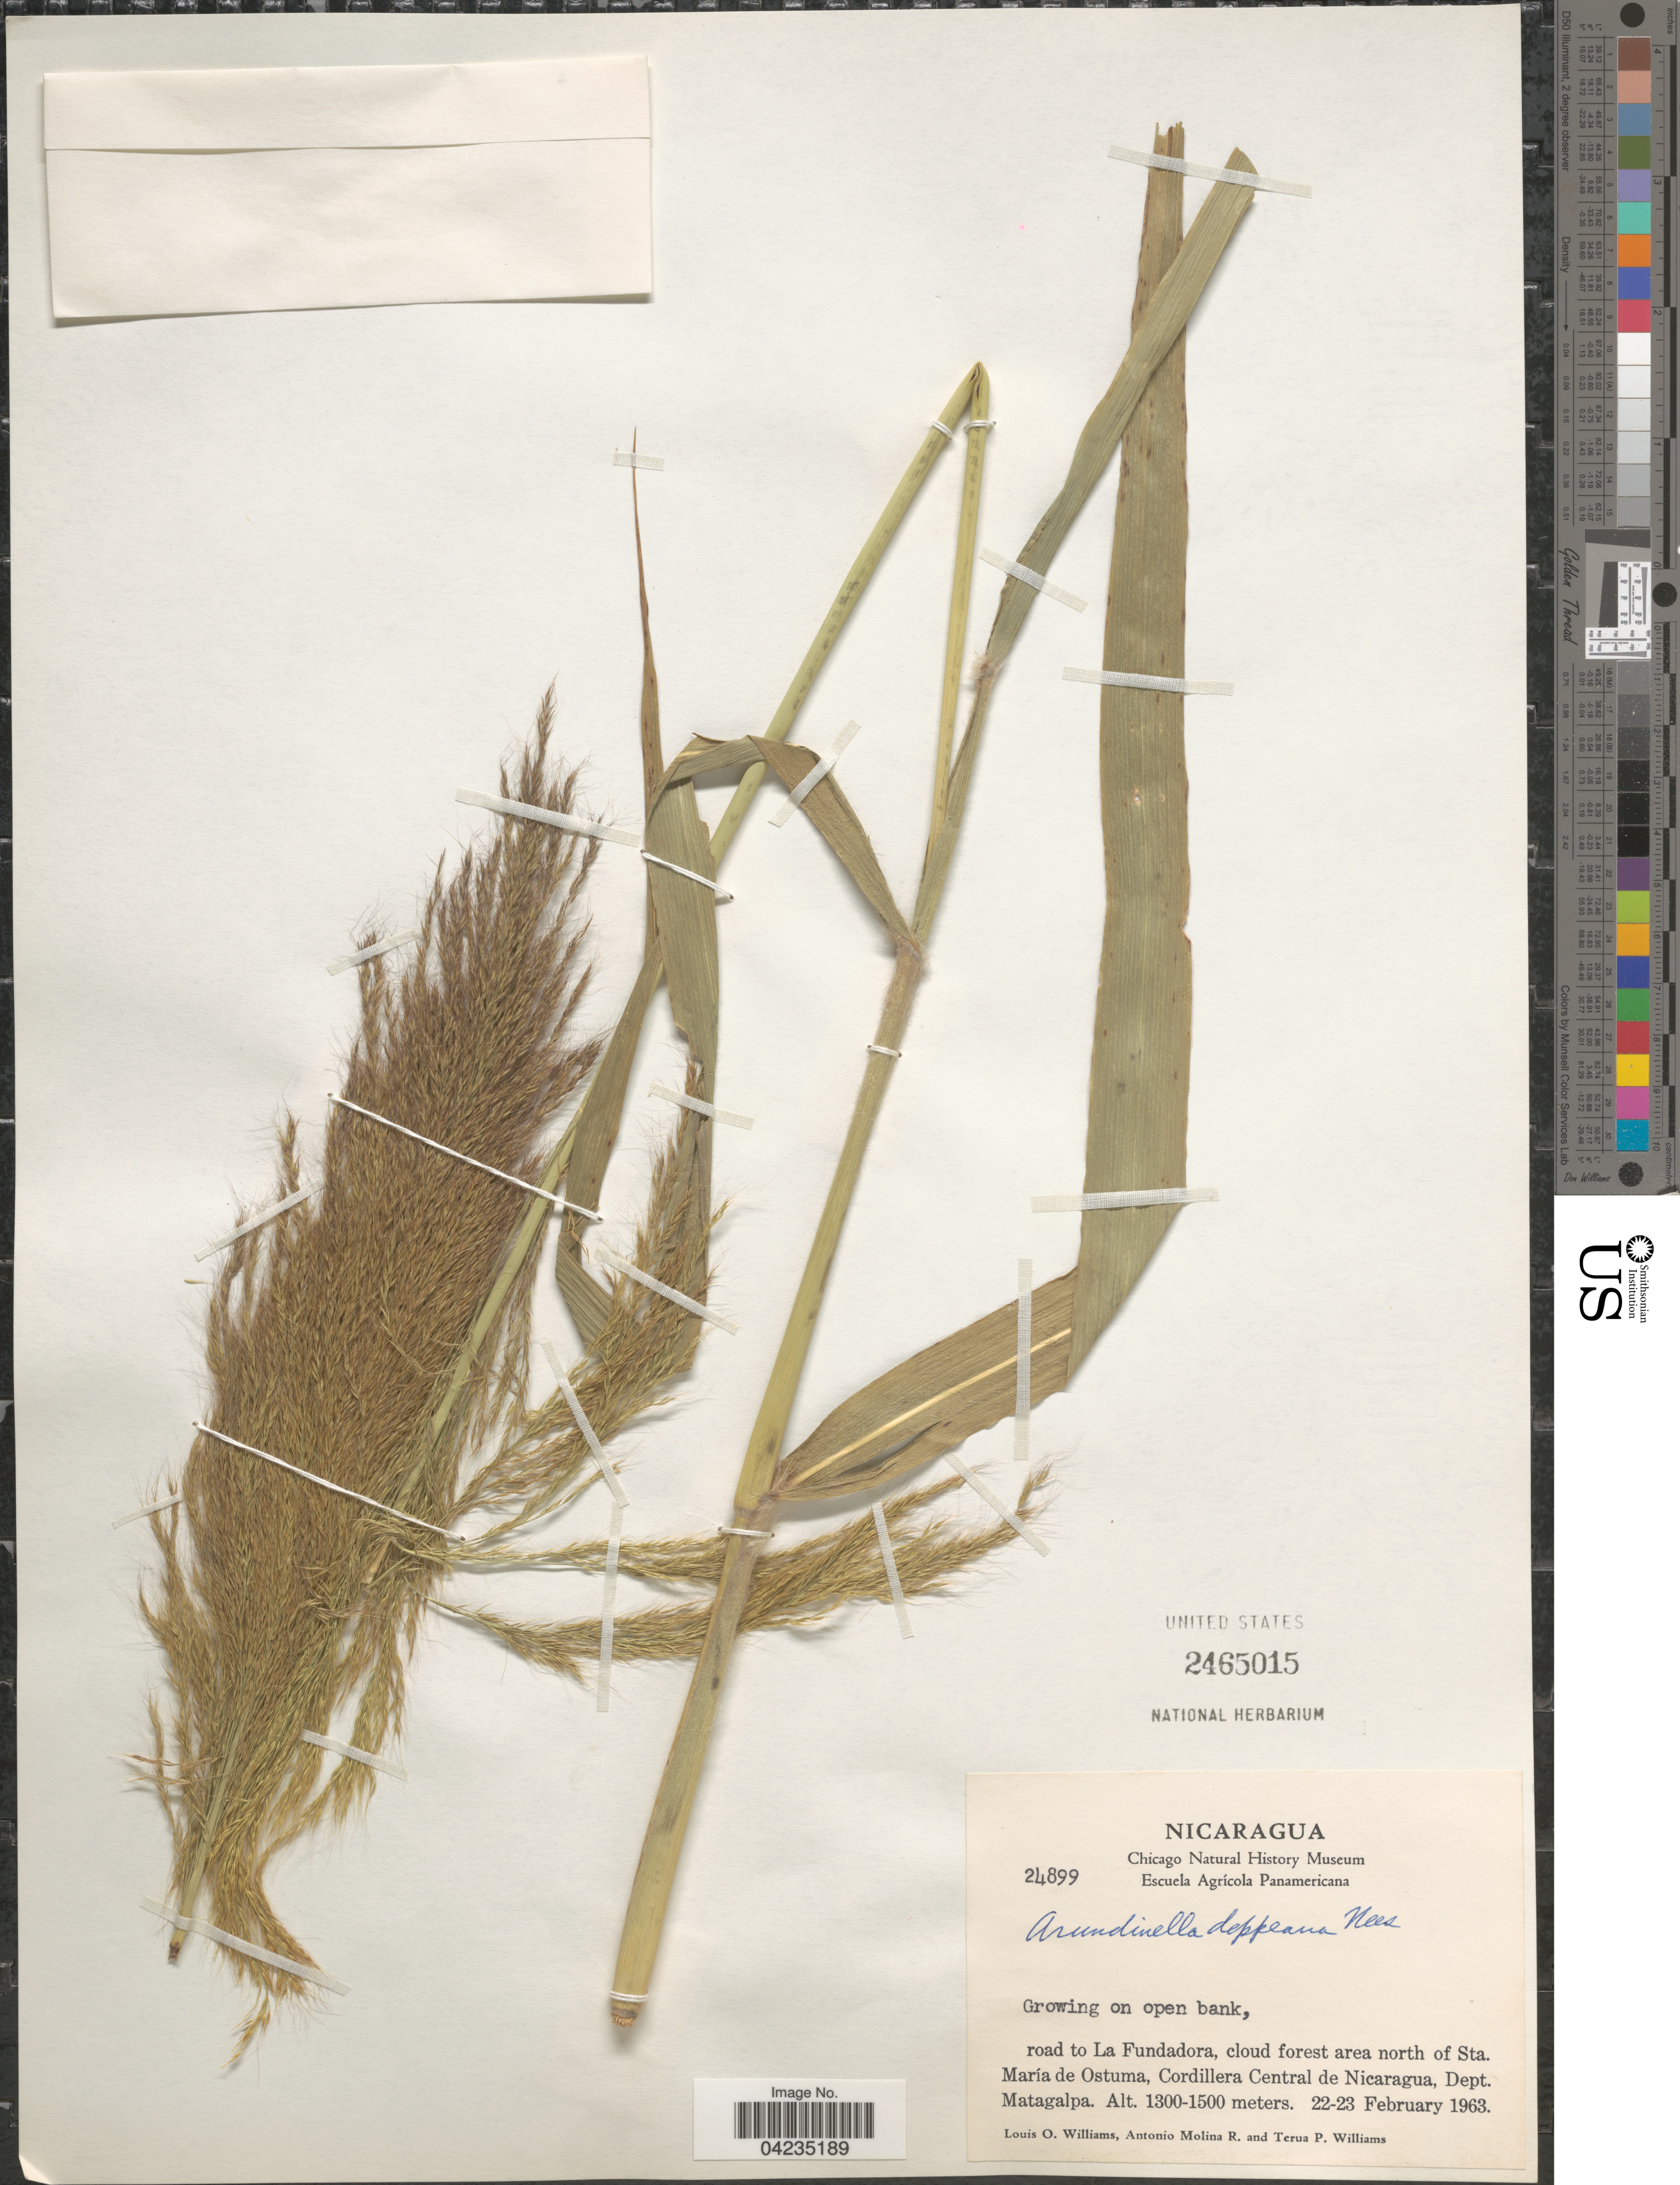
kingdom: Plantae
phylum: Tracheophyta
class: Liliopsida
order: Poales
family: Poaceae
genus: Arundinella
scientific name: Arundinella deppeana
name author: Nees ex Steud.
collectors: L. O. Williams, A. Molina R. & T. Williams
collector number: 24899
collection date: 1963-02-22/1963-02-23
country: Nicaragua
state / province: Matagalpa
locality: Road to La Fundadora, cloud forest area north of Sta. María de Ostuma, Cordillera Central de Nicaragua, Dept. Matagalpa.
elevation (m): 1300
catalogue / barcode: US 2465015